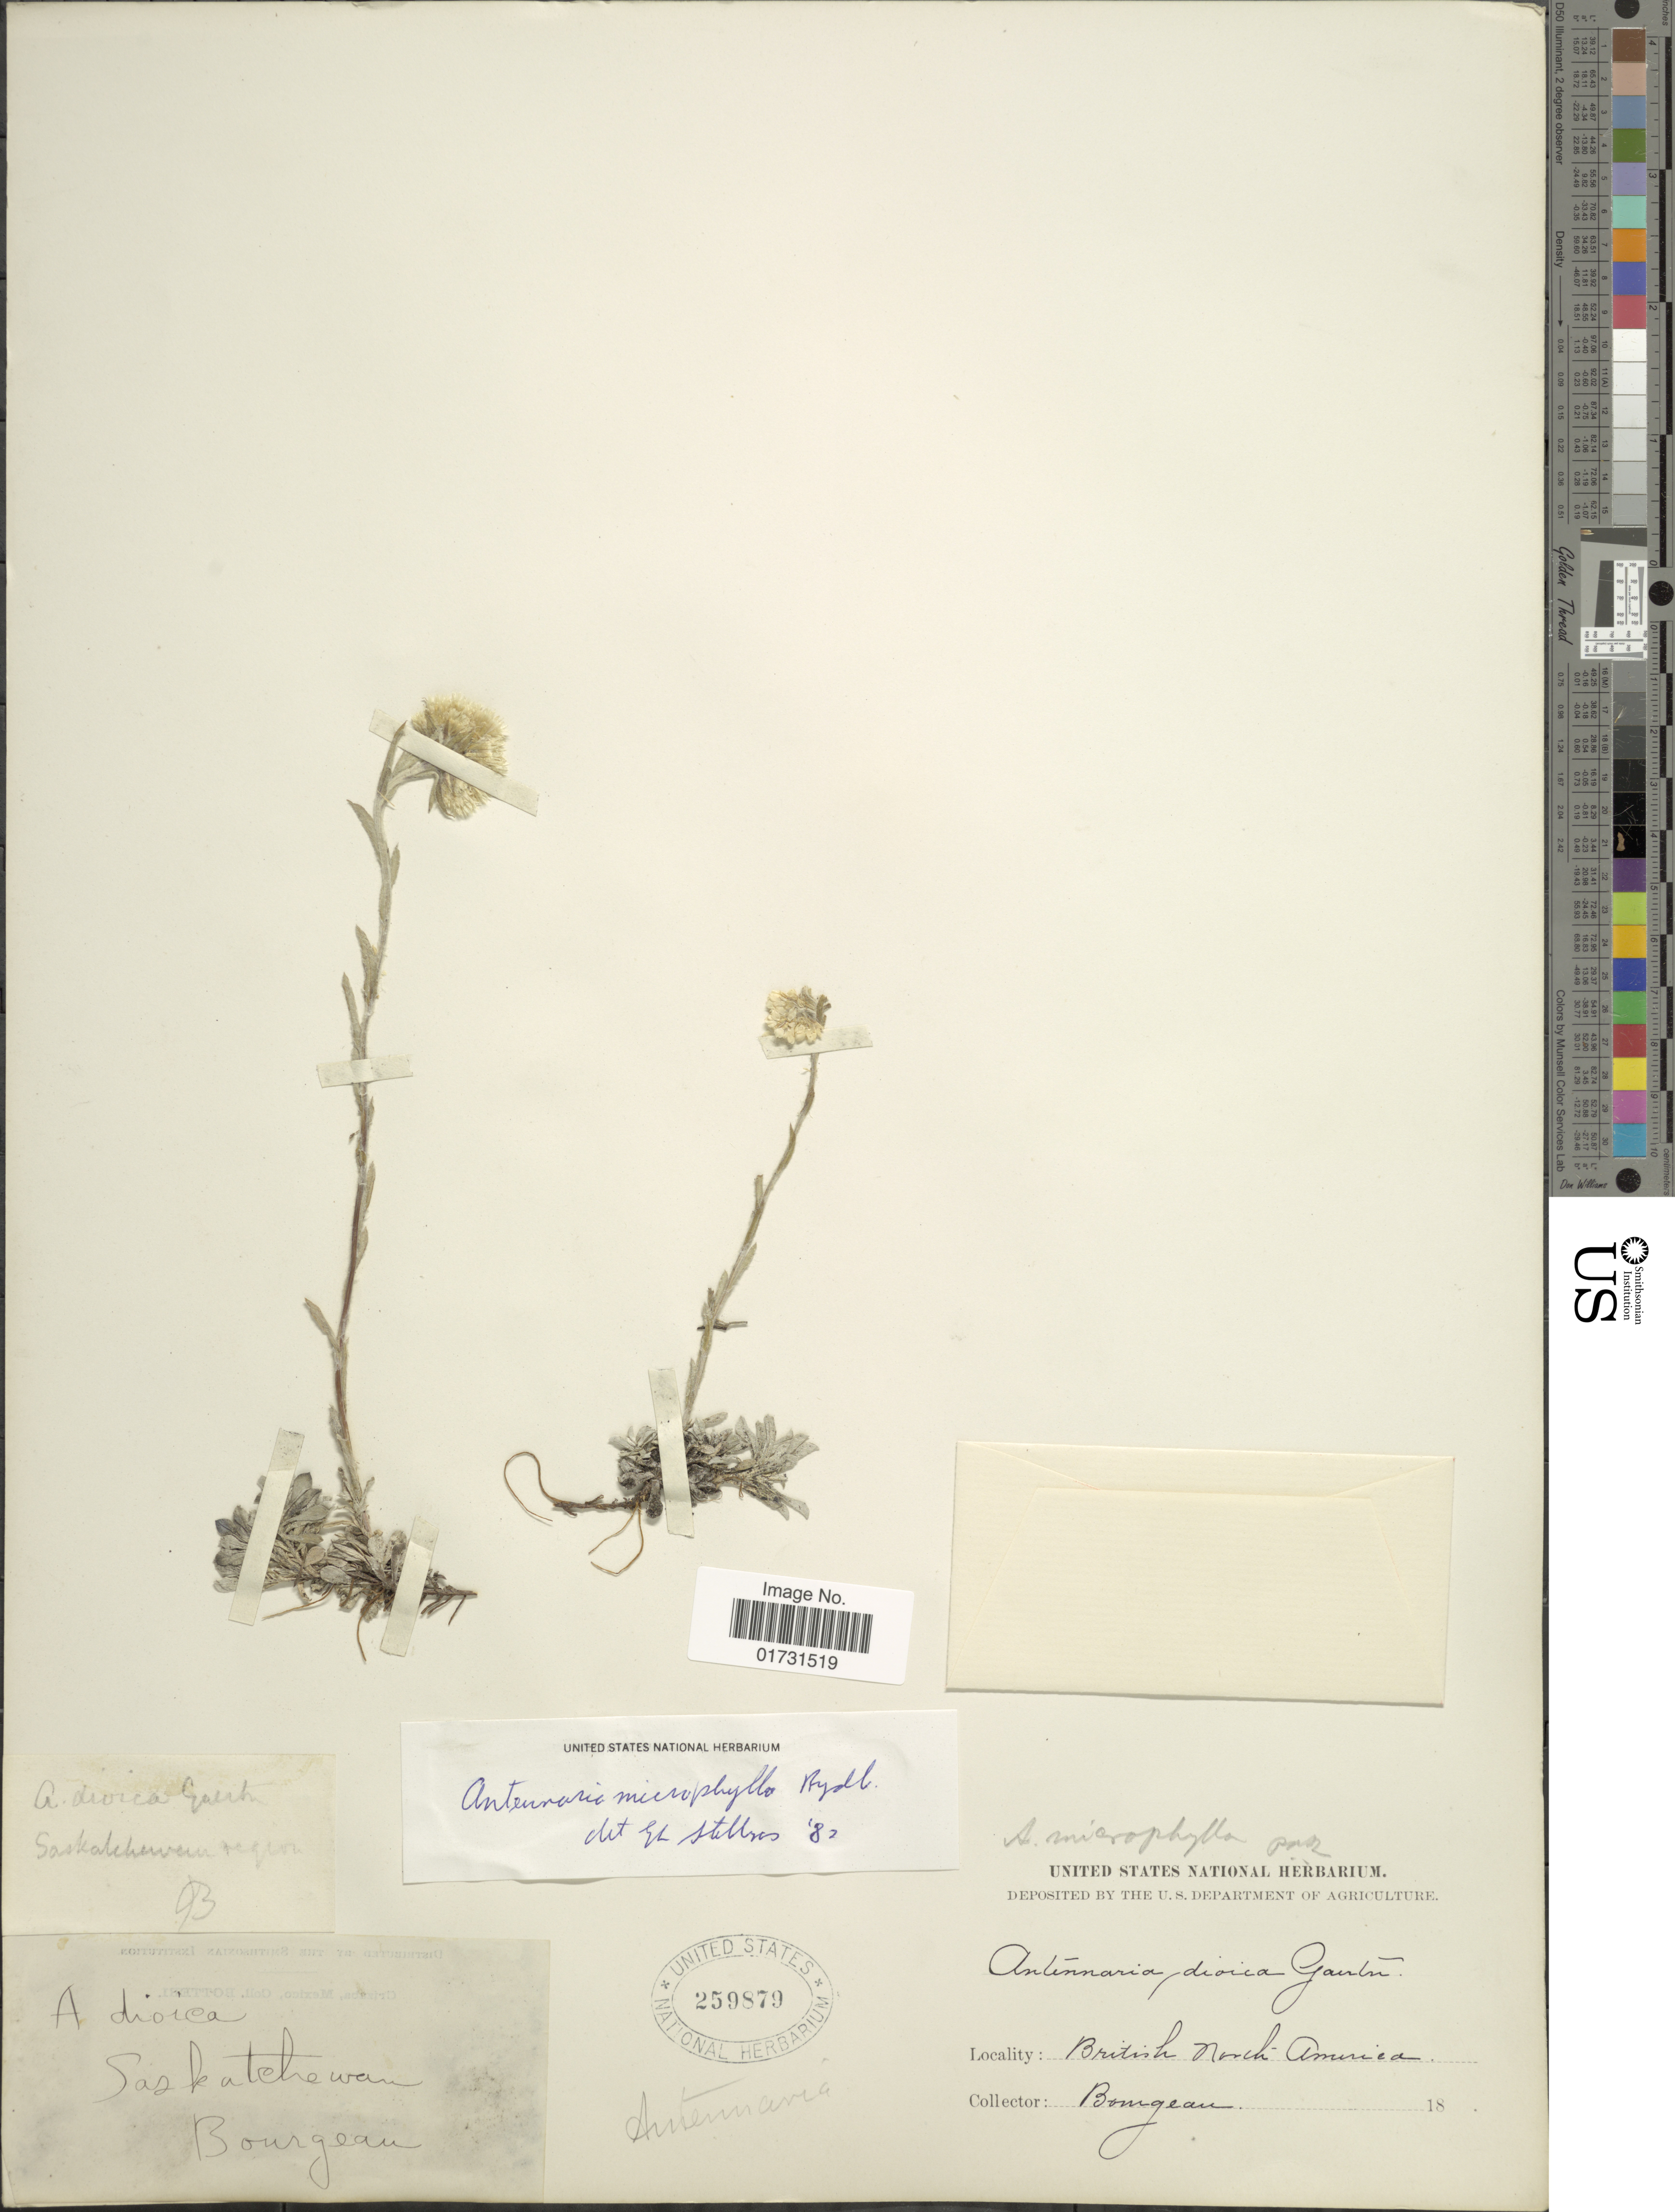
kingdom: Plantae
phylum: Tracheophyta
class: Magnoliopsida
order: Asterales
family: Asteraceae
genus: Antennaria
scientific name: Antennaria microphylla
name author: Rydb.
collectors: -. Bourgeau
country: Canada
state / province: Saskatchewan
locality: British North America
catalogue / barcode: US 259879